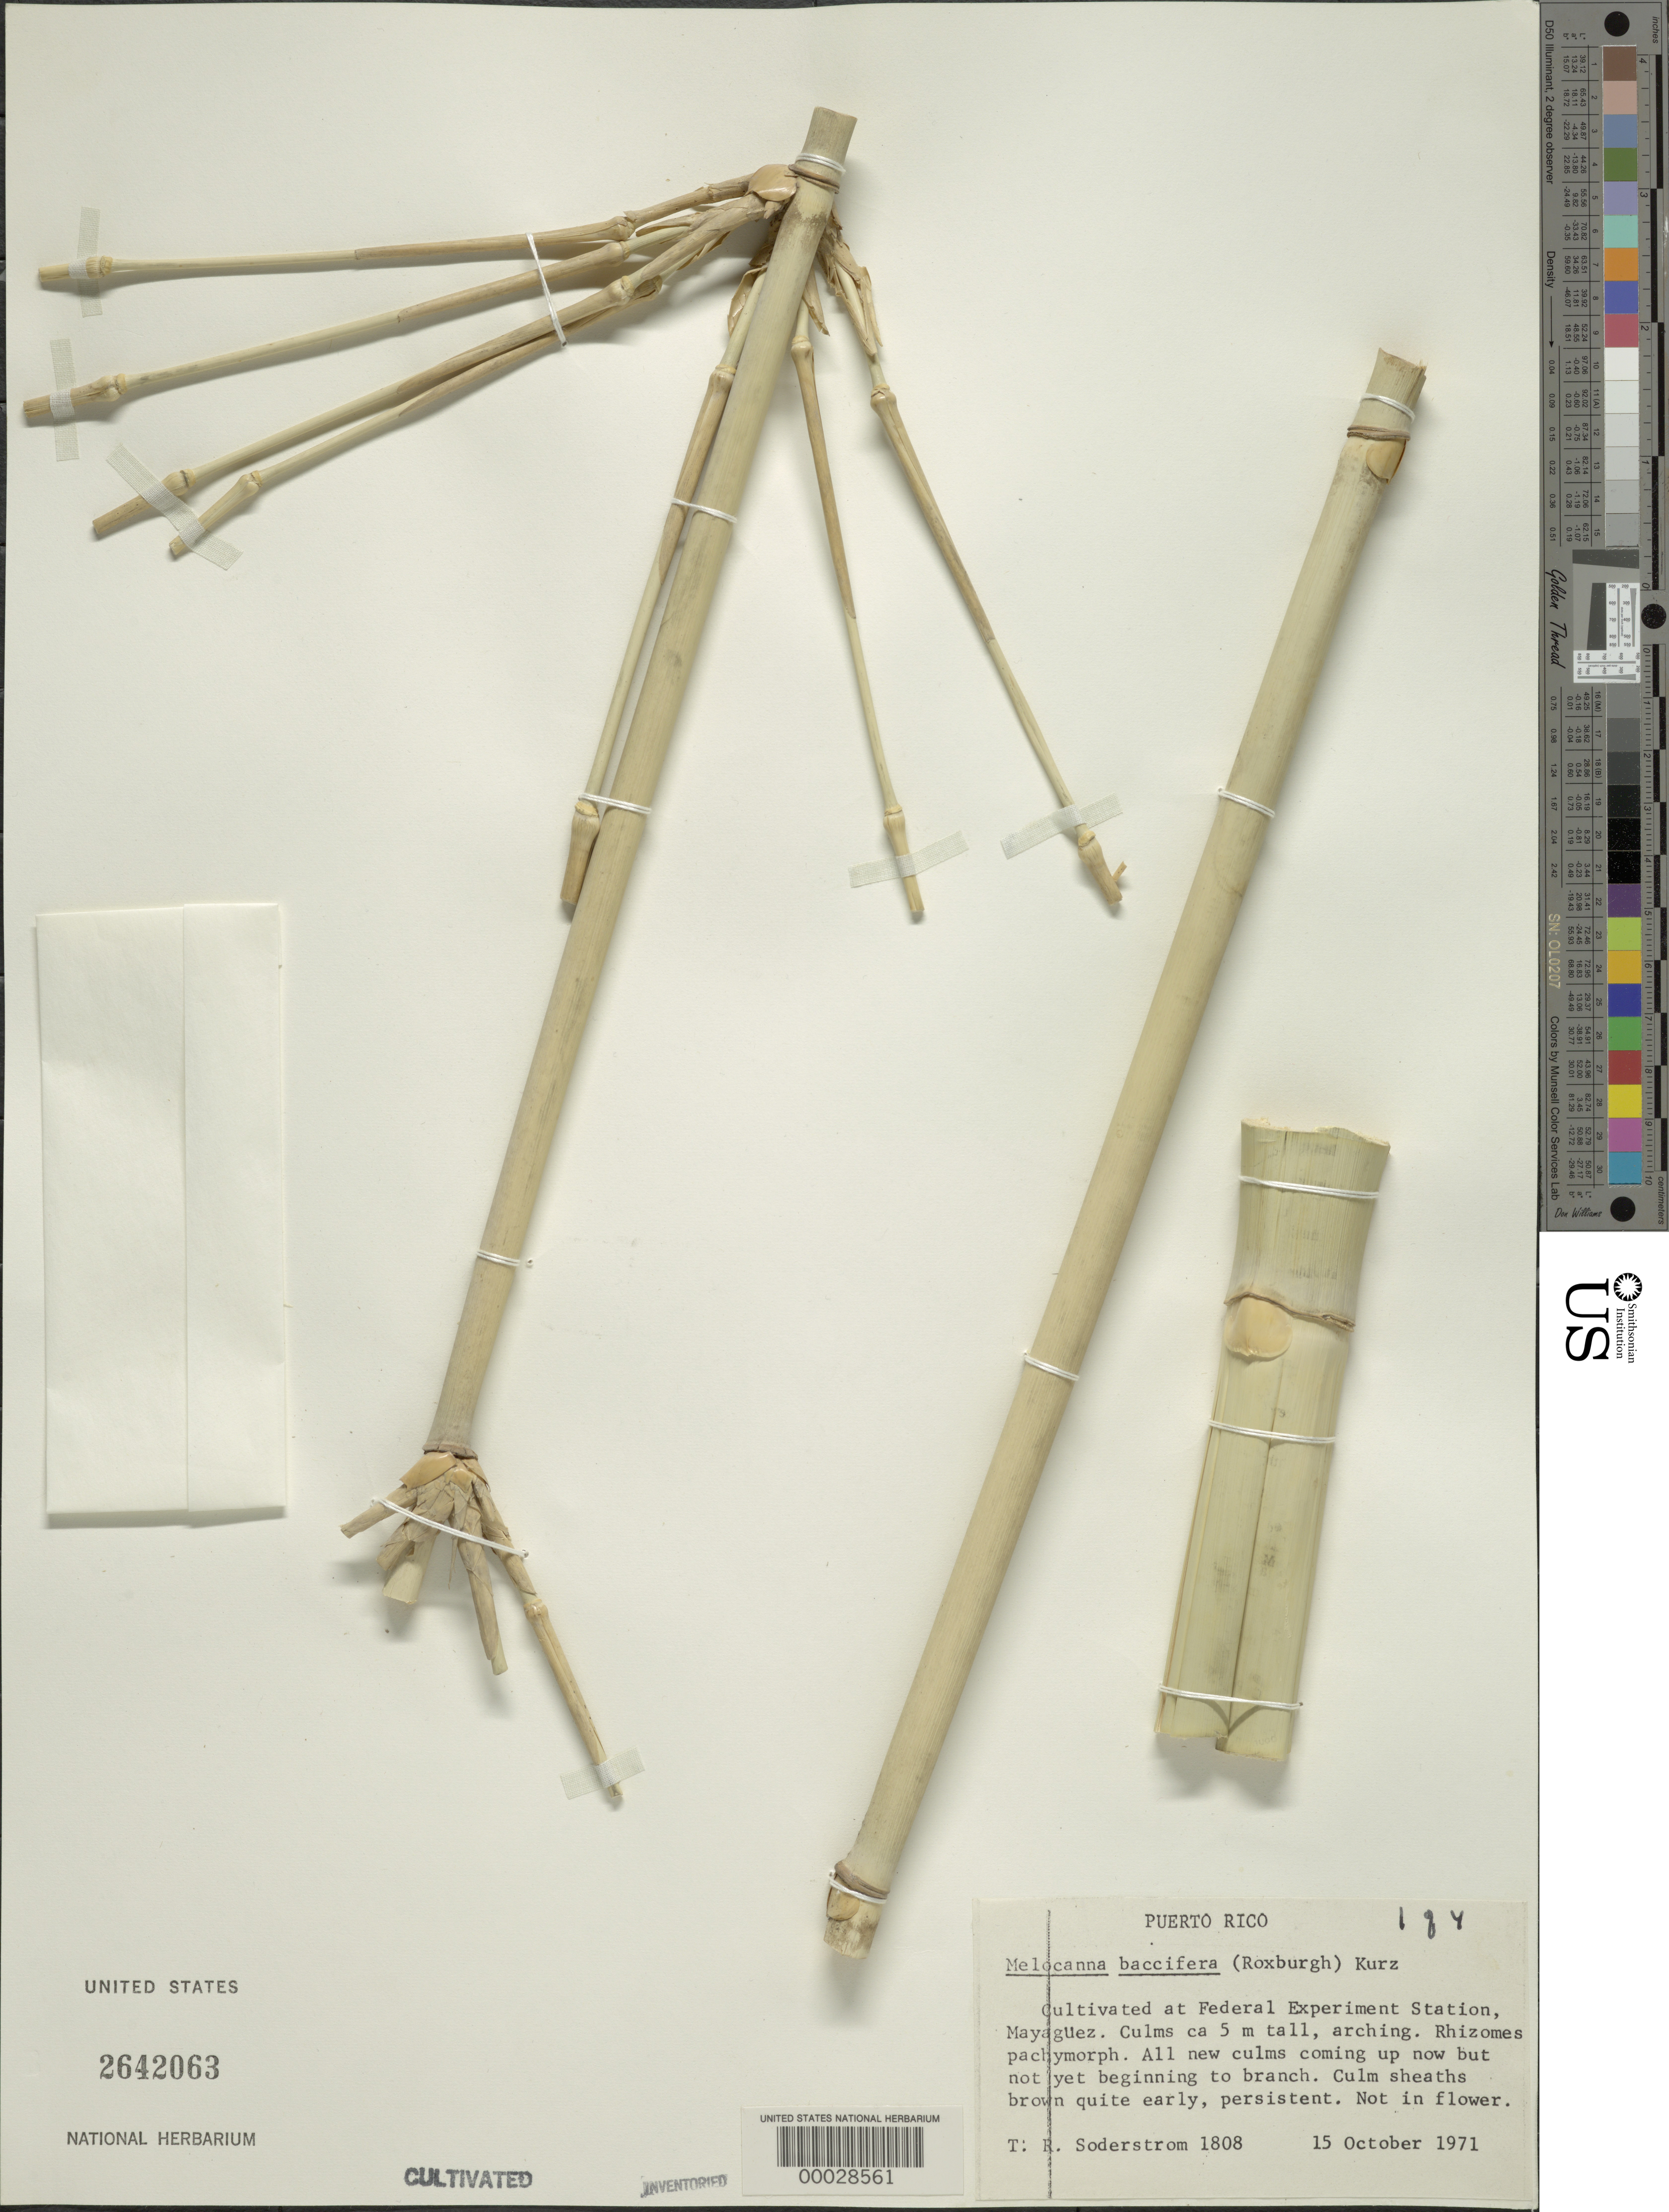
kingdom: Plantae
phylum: Tracheophyta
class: Liliopsida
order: Poales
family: Poaceae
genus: Melocanna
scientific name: Melocanna baccifera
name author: (Roxb.) Kurz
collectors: T. R. Soderstrom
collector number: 1808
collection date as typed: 15 Oct 1971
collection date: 1971-10-15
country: Puerto Rico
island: Greater Antilles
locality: Fed. Experiment Station, Mayaguez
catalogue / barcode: US 2642063